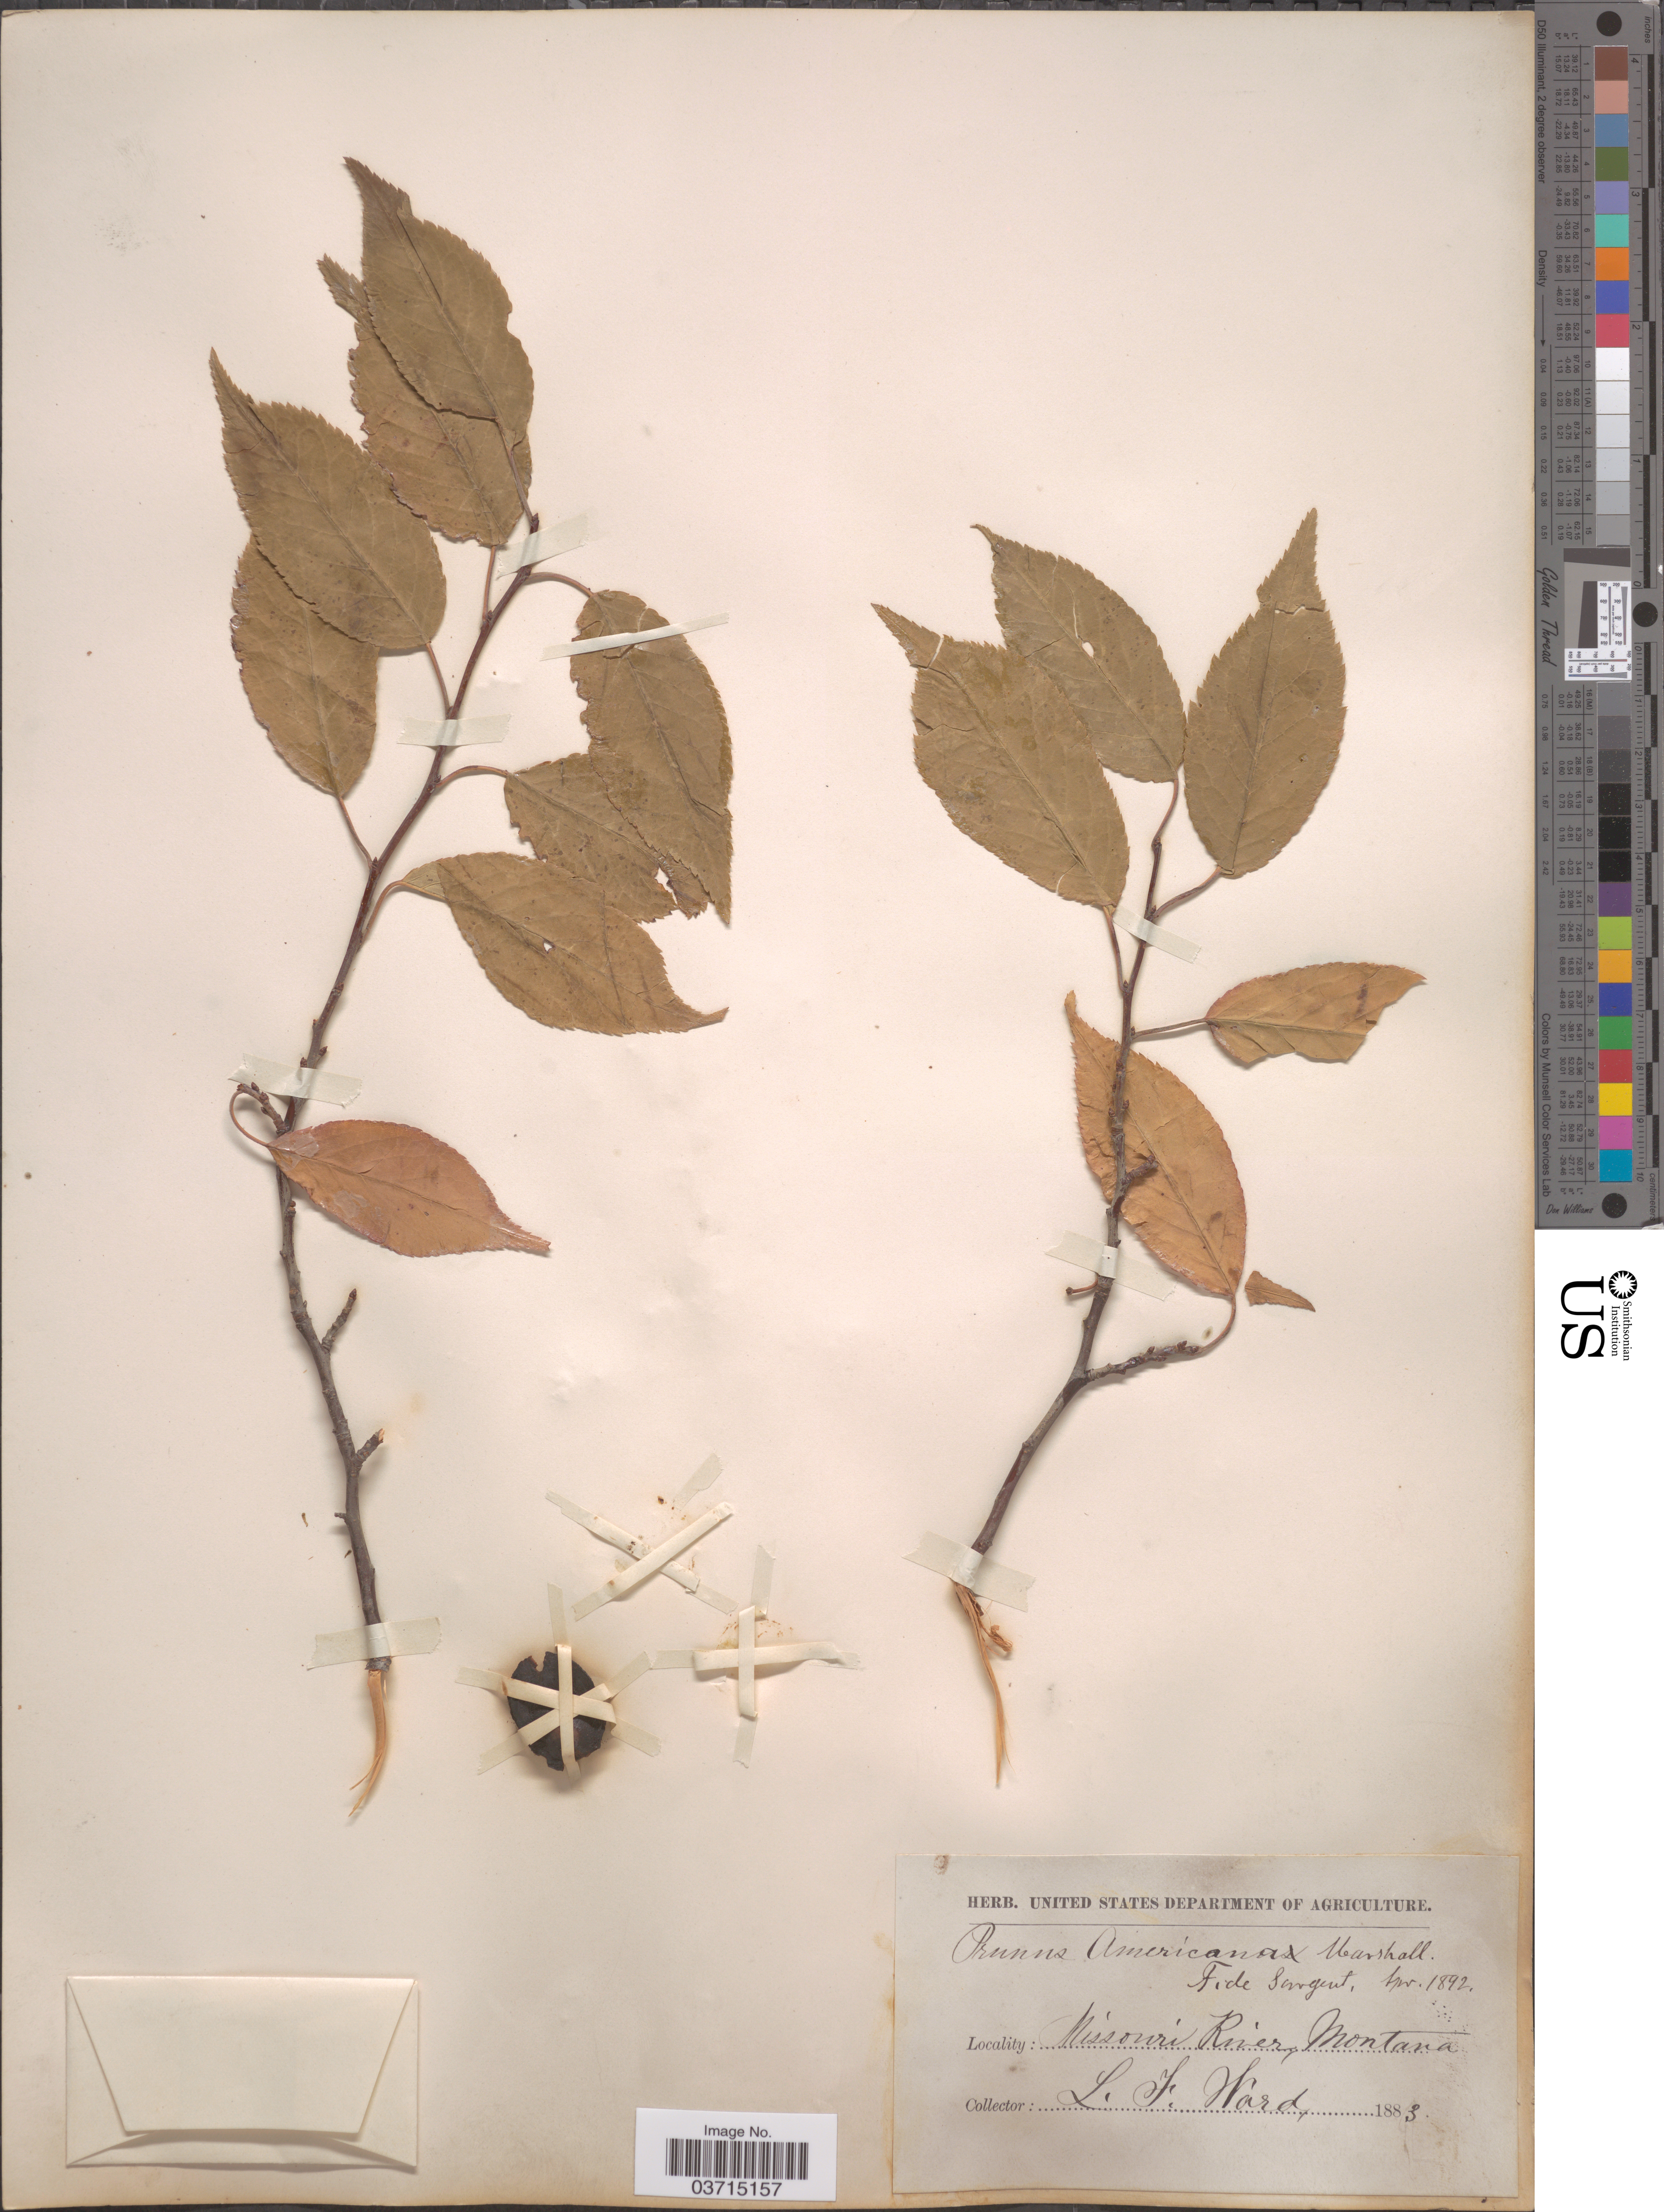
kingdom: Plantae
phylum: Tracheophyta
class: Magnoliopsida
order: Rosales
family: Rosaceae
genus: Prunus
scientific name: Prunus americana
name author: Marshall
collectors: L. Ward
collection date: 1883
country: United States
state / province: Montana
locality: Missouri River.